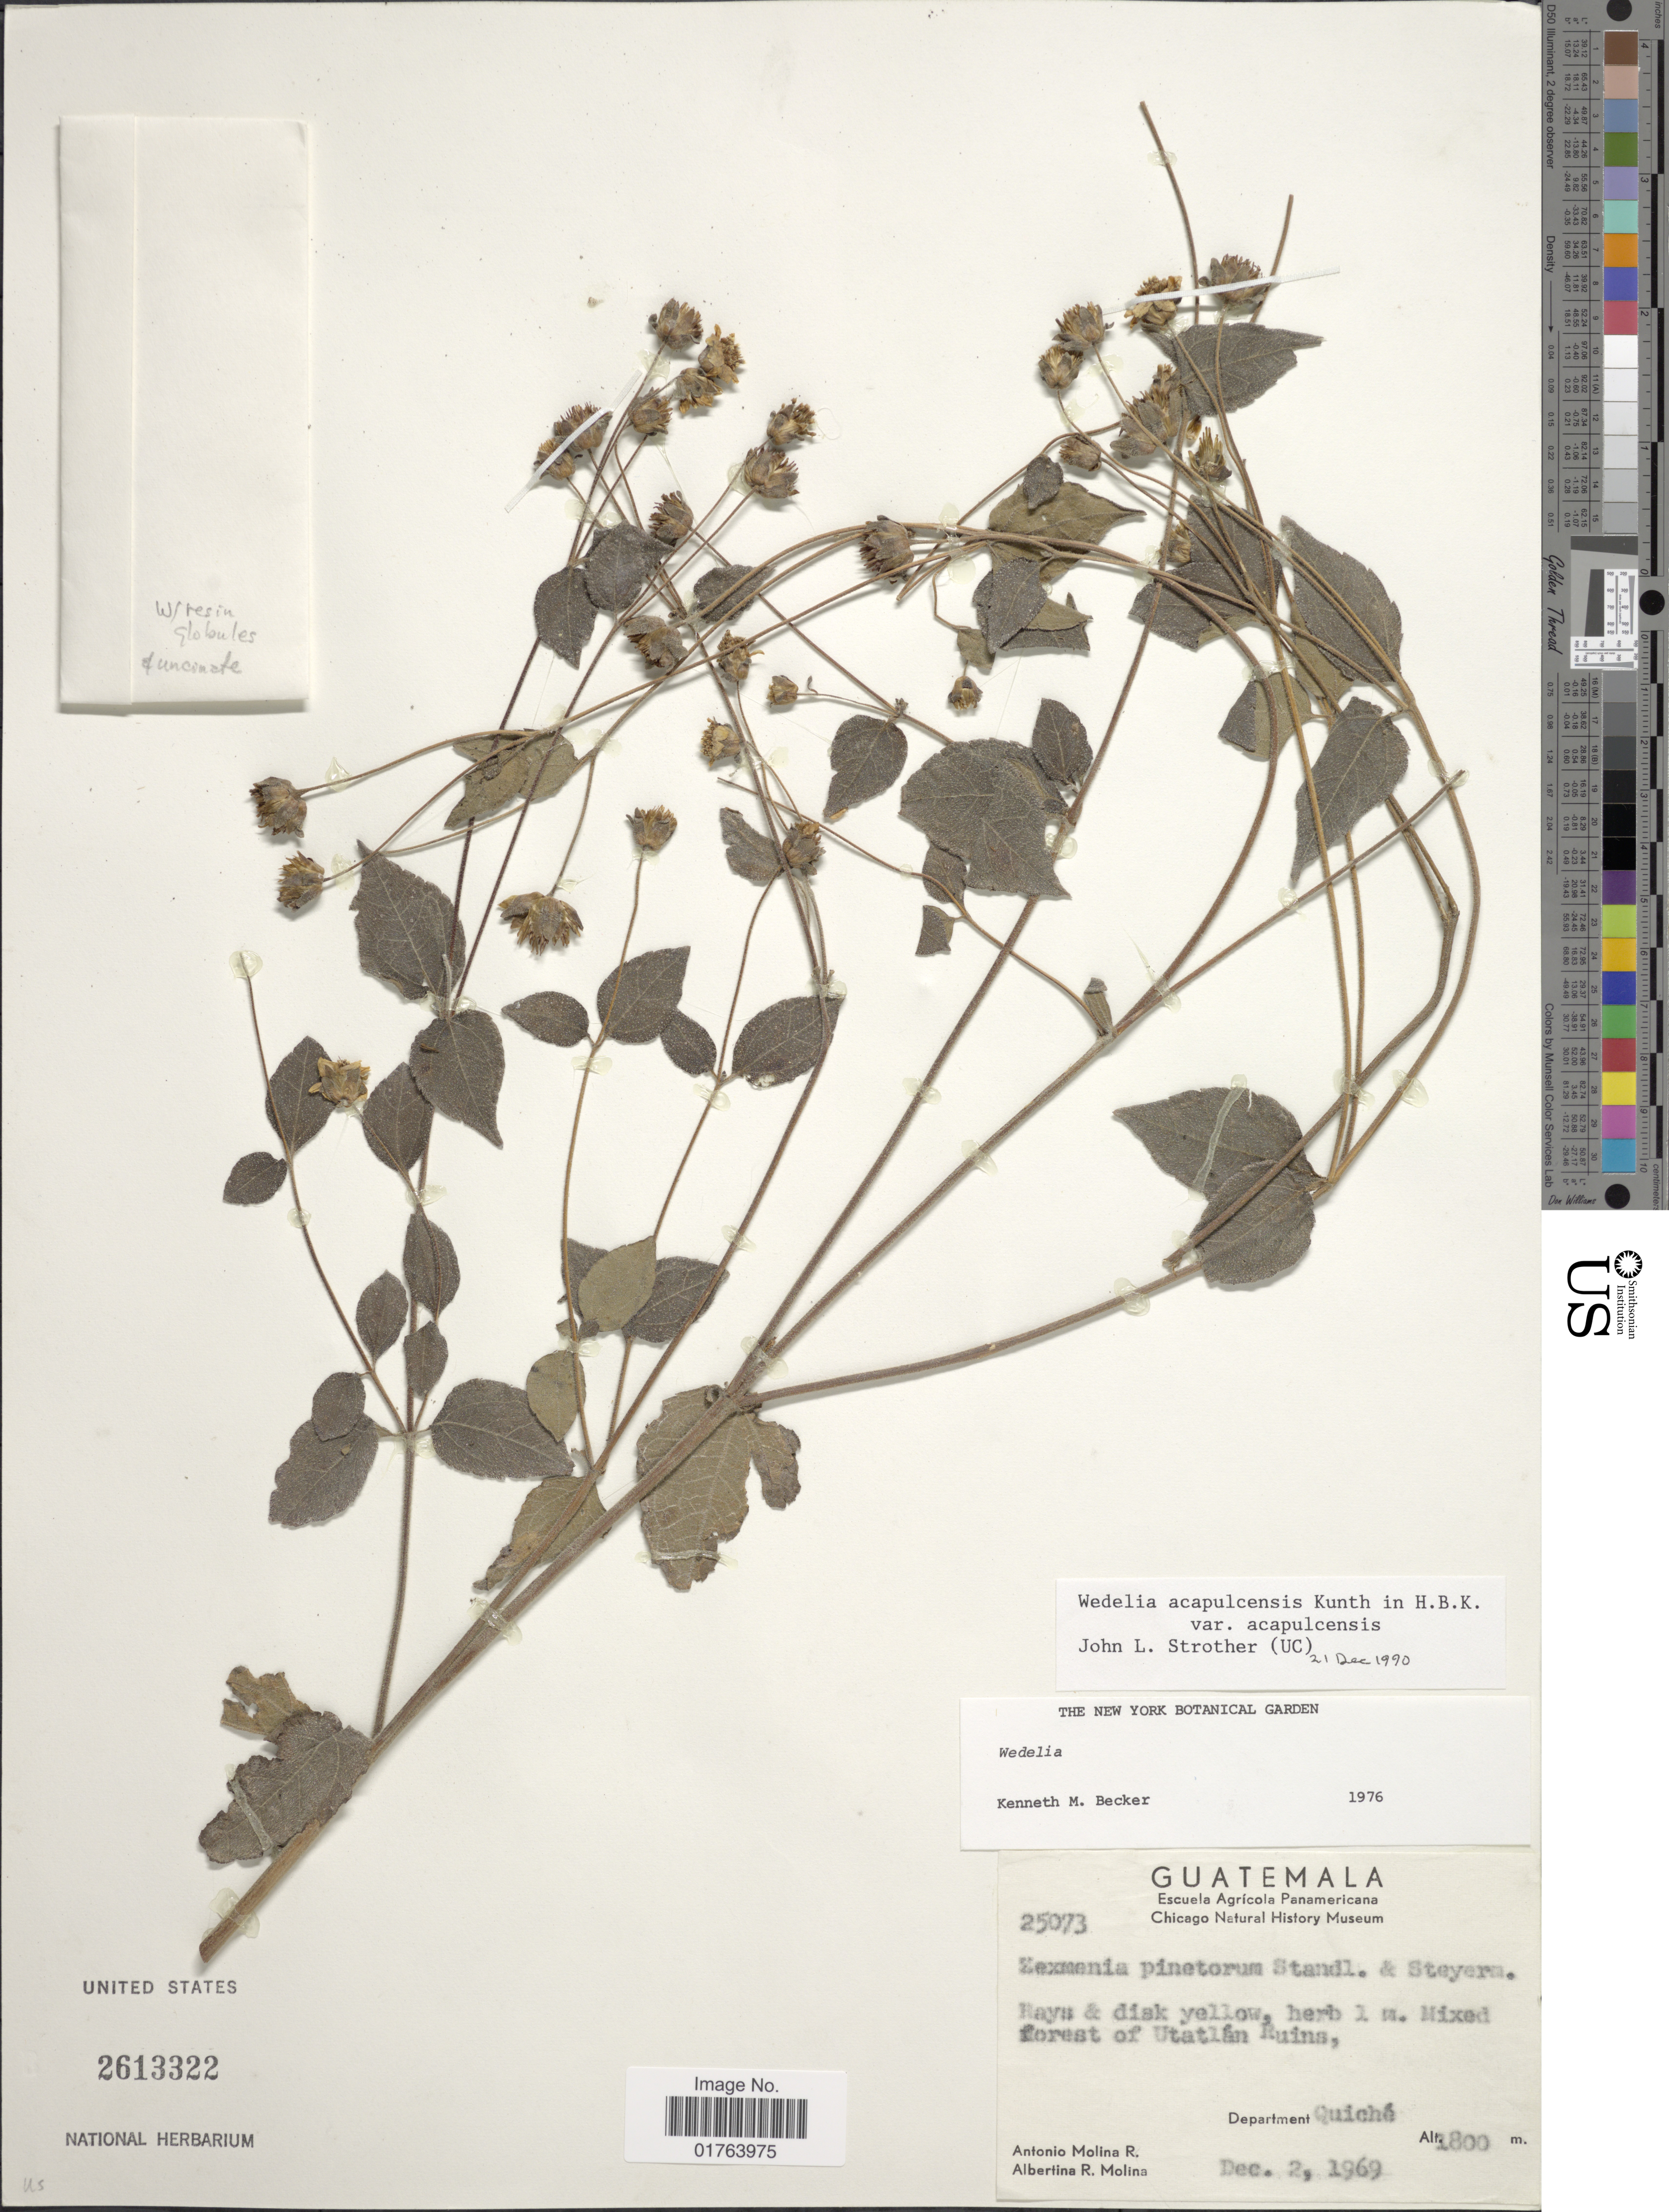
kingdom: Plantae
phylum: Tracheophyta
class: Magnoliopsida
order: Asterales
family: Asteraceae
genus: Wedelia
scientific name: Wedelia acapulcensis var. acapulcensis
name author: Kunth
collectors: A. Molina R. & A. R. Molina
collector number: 25073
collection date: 1969-12-02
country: Guatemala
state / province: El Quiché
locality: Mixed forest of Utatlan Ruins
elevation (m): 1800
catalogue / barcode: US 2613322